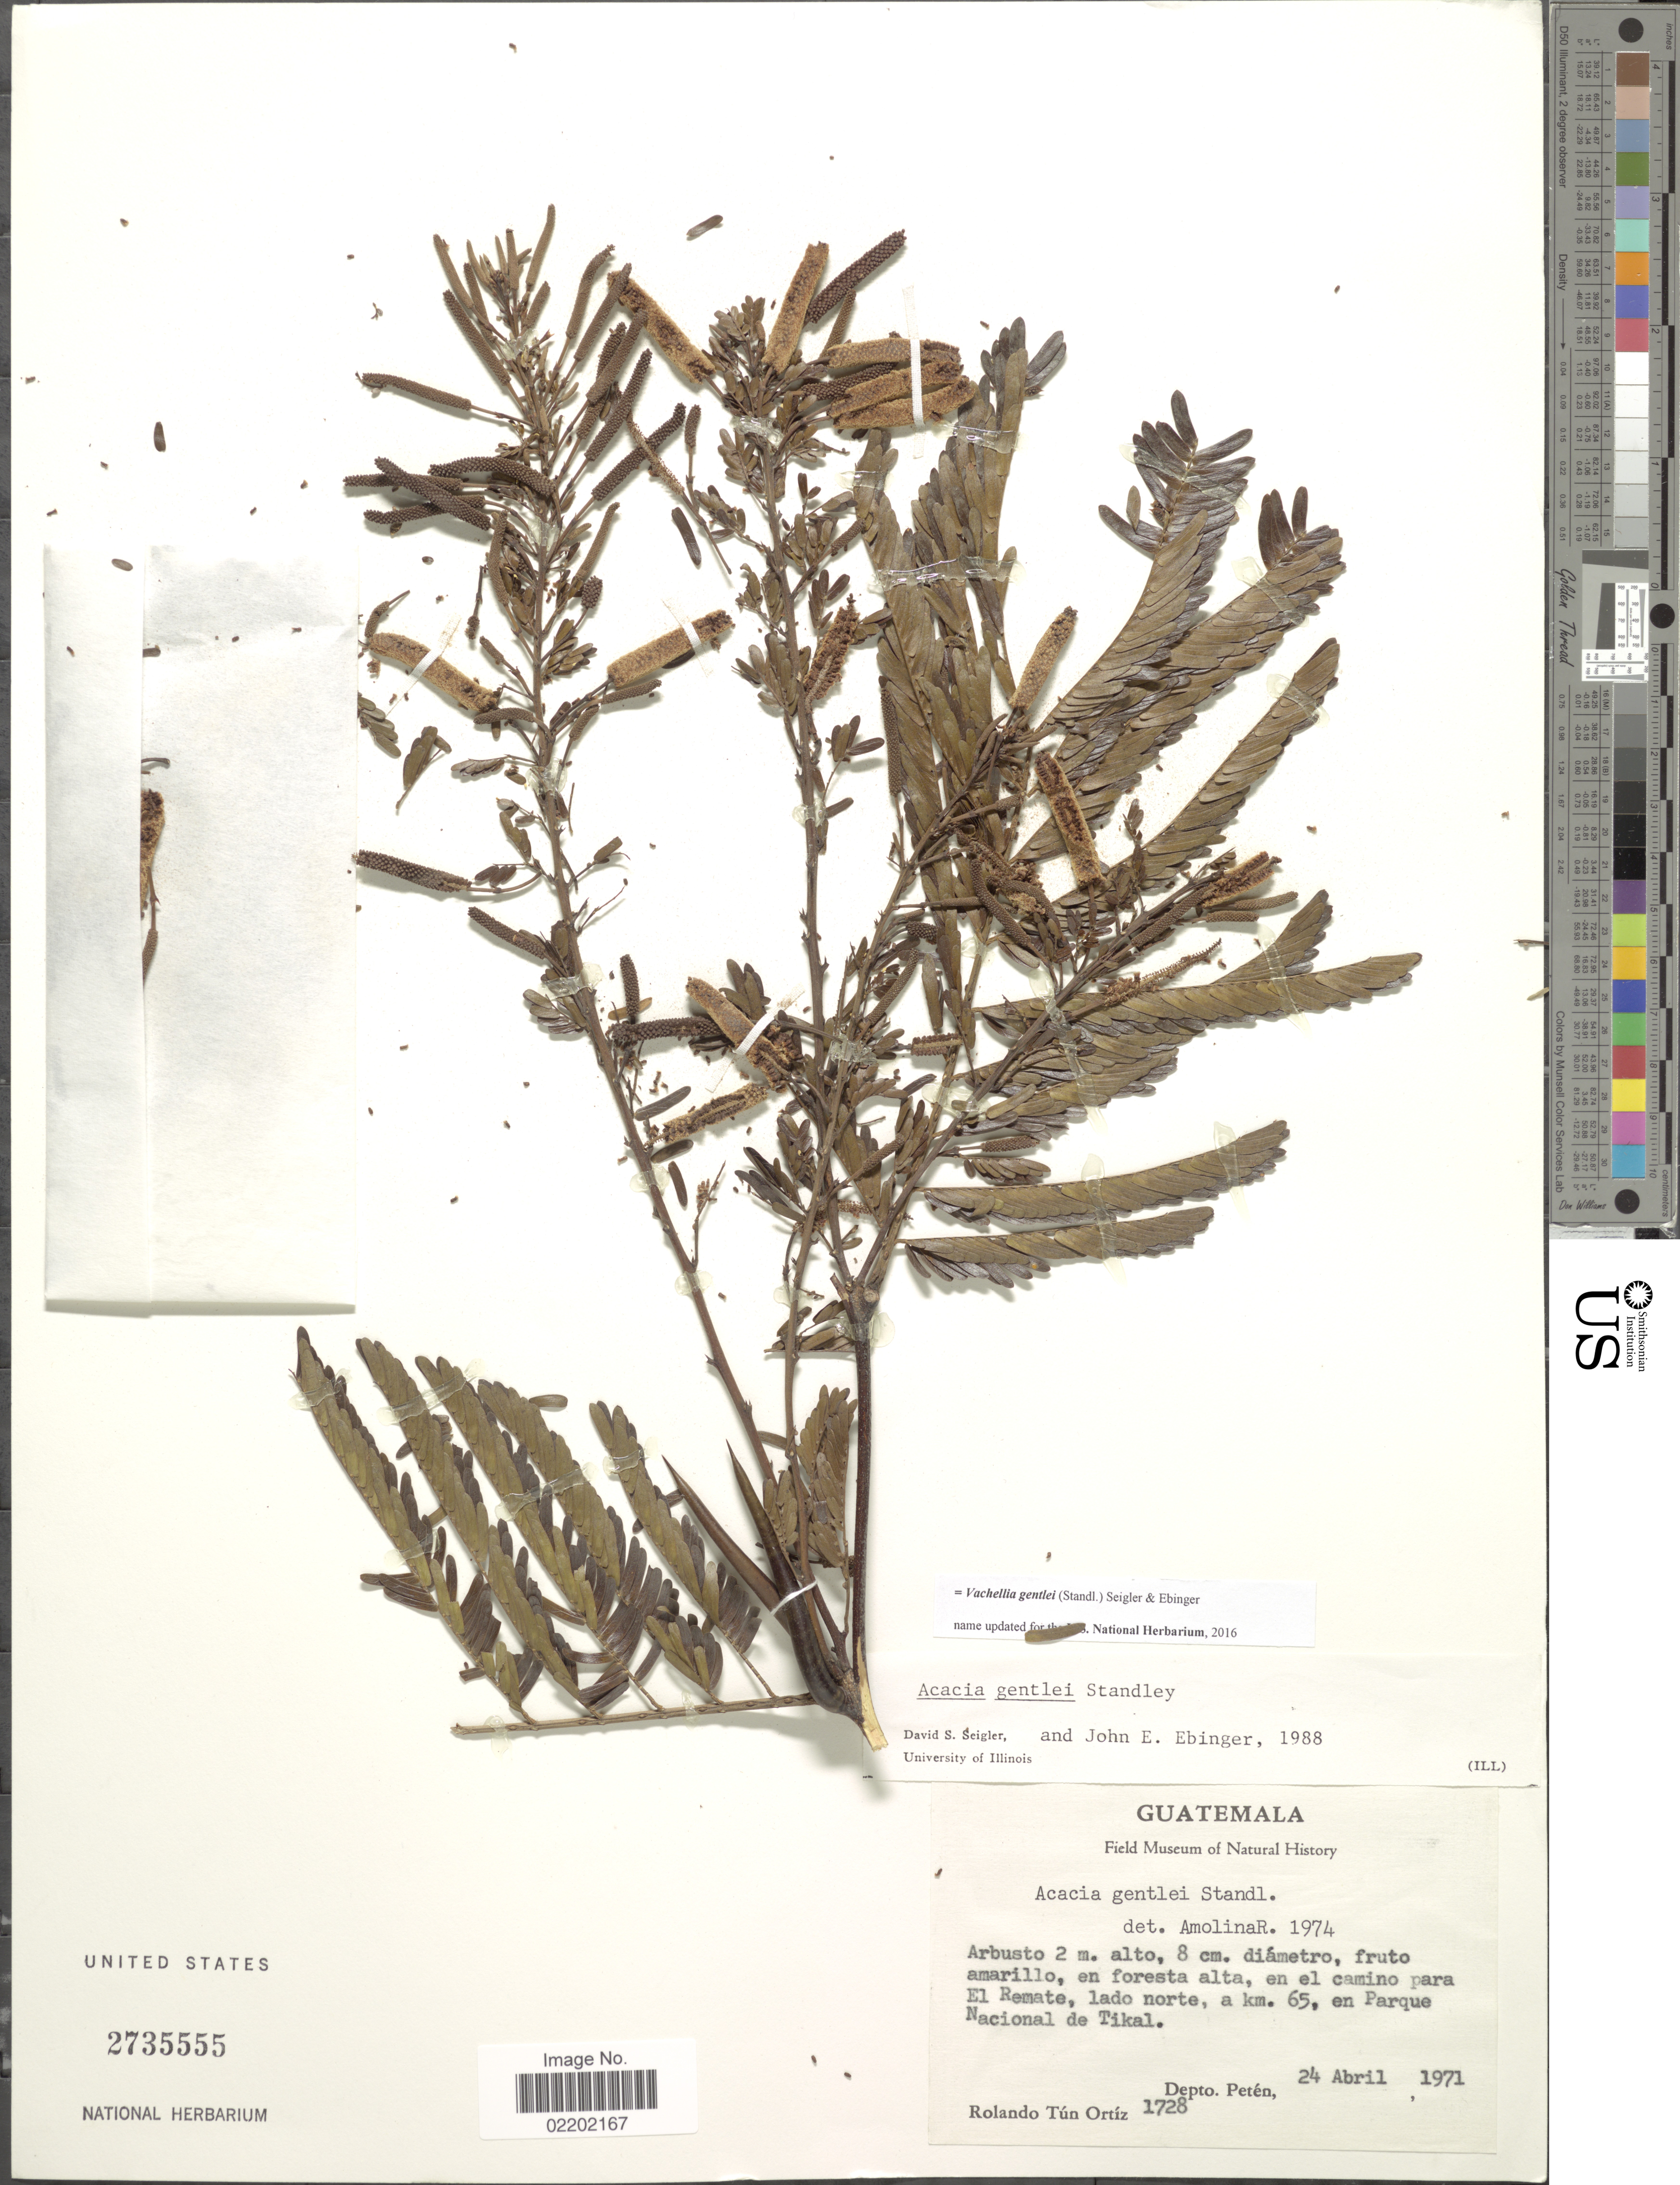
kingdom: Plantae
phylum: Tracheophyta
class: Magnoliopsida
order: Fabales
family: Fabaceae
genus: Vachellia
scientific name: Vachellia gentlei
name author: (Standl.) Seigler & Ebinger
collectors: R. T. Ortíz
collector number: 1728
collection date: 1971-04-24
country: Guatemala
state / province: El Petén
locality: En el camino para El Remate, lado norte, a km 65, en Parque Nacional de Tikal, Depto Petén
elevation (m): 2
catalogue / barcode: US 2735555